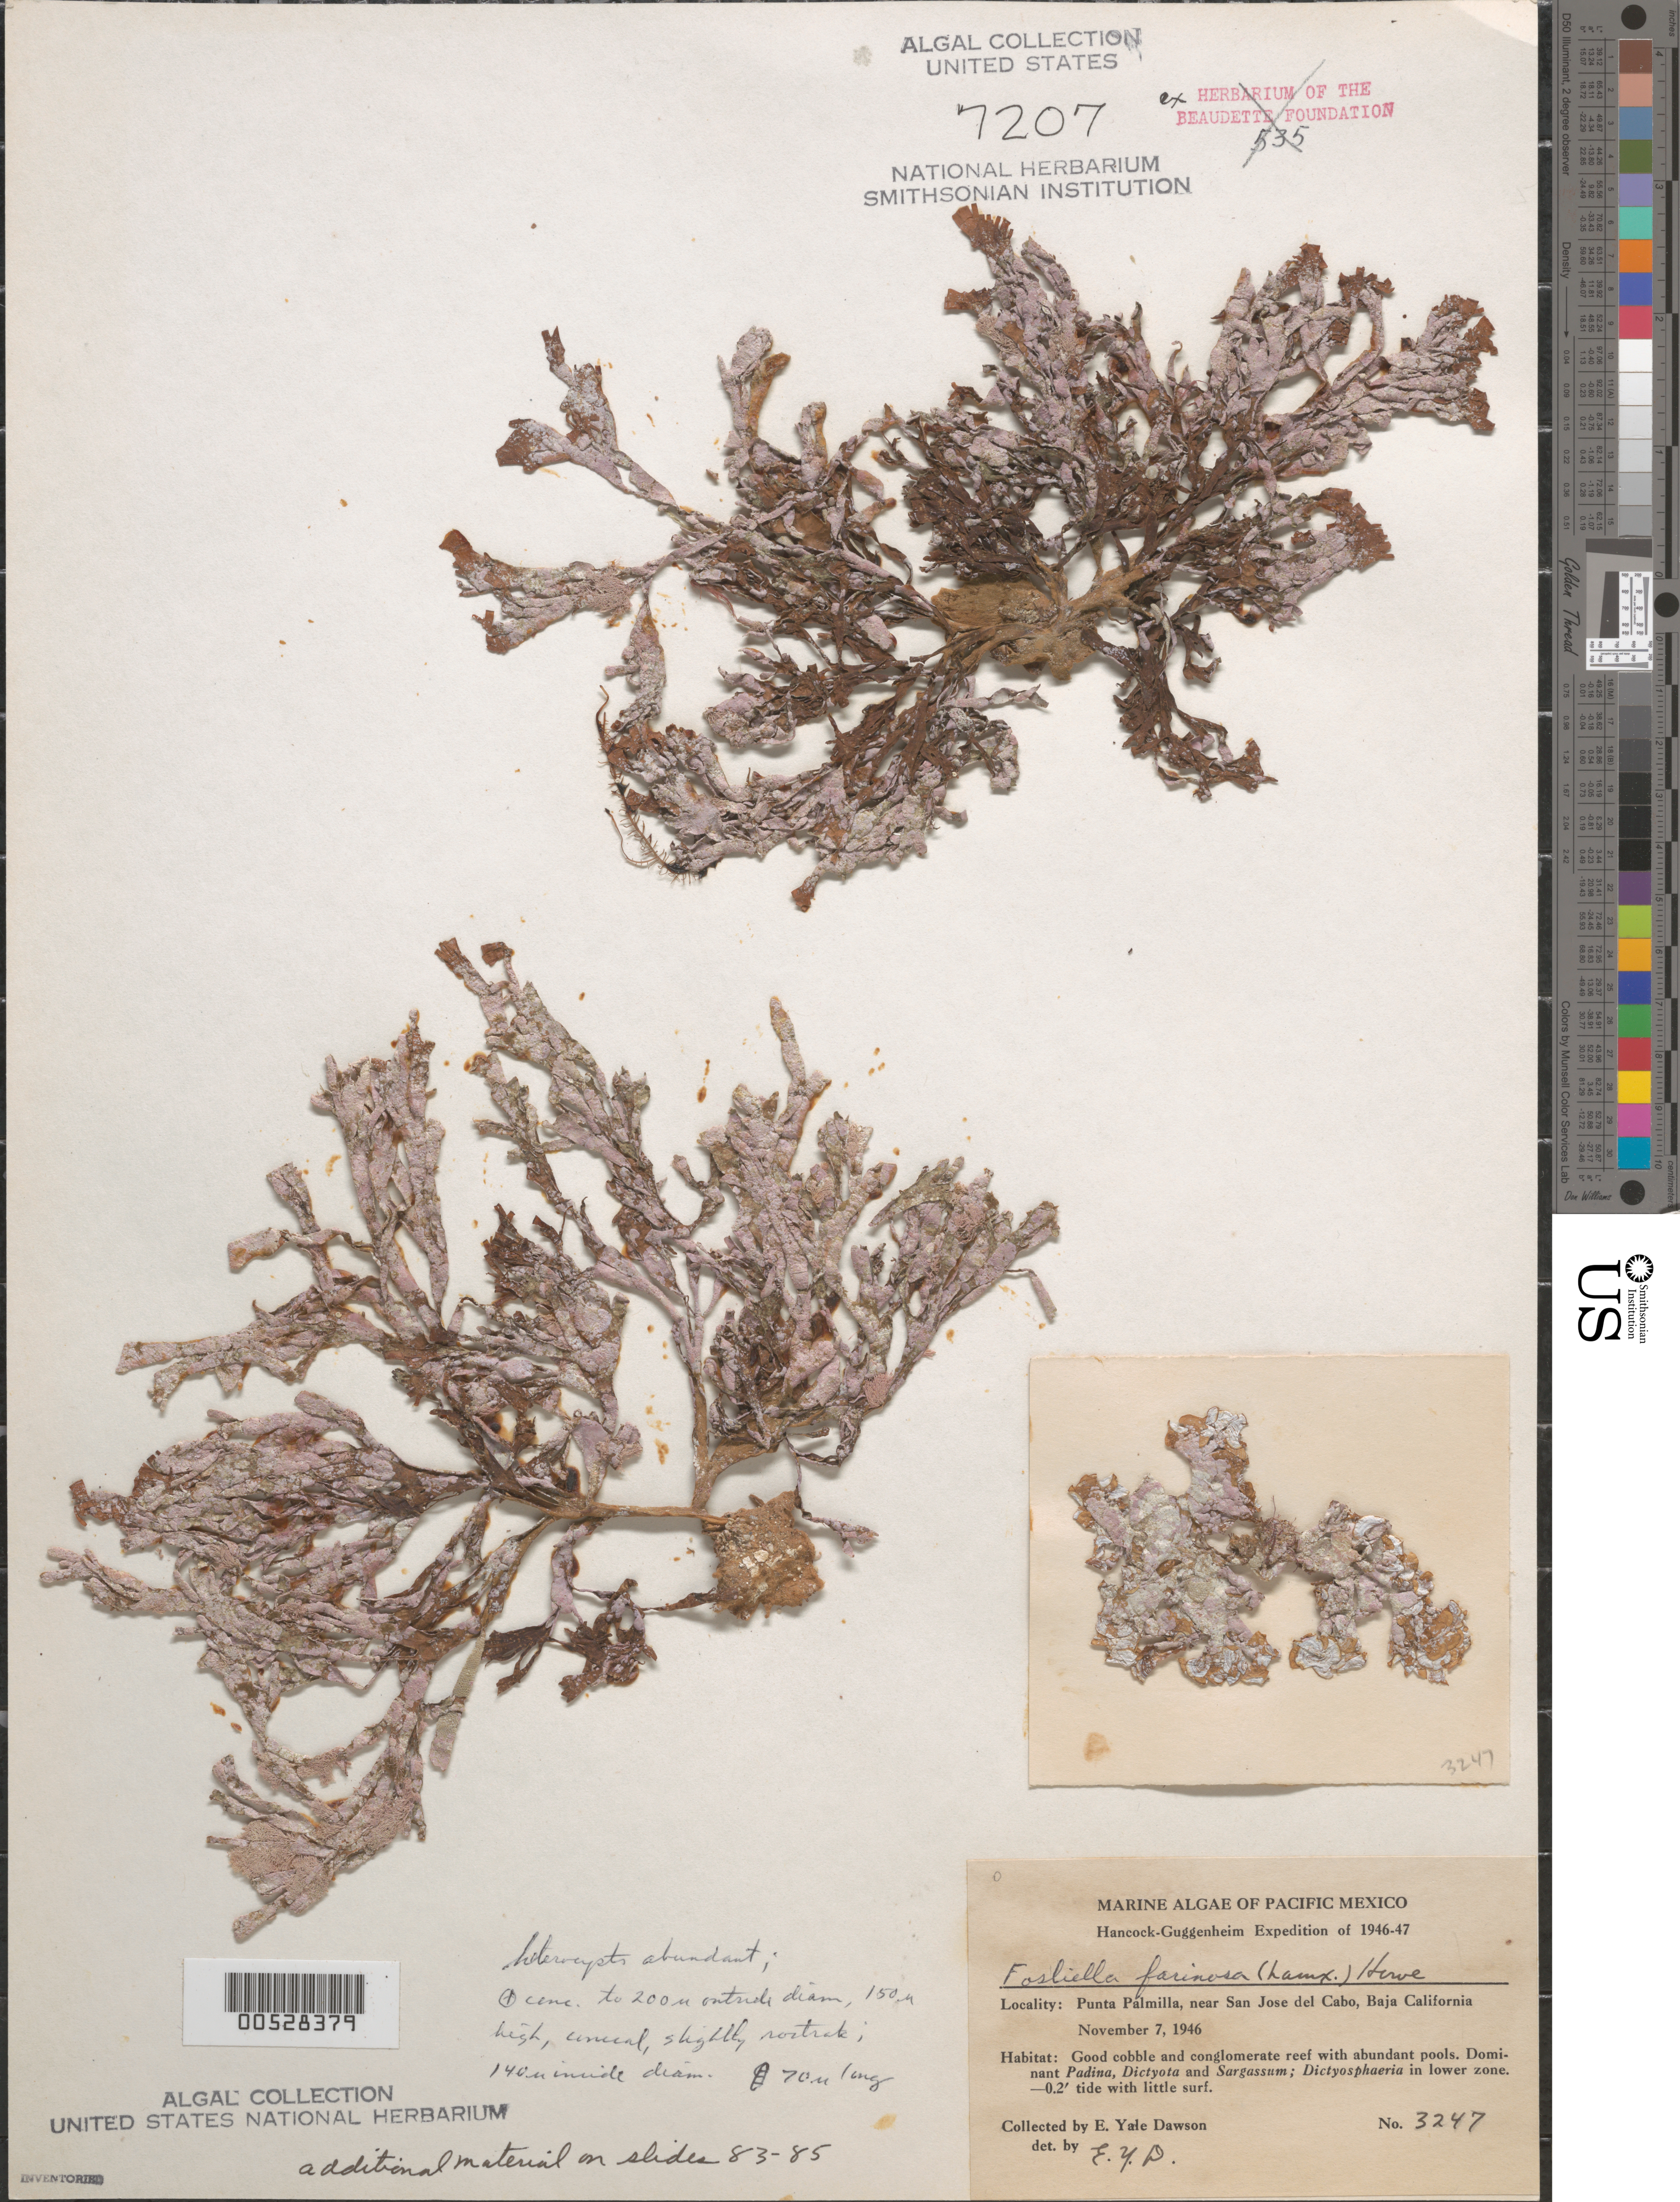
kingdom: Plantae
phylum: Rhodophyta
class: Florideophyceae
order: Corallinales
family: Hydrolithaceae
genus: Hydrolithon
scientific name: Hydrolithon farinosum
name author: (J.V.Lamouroux) Penrose & Y.M. Chamb.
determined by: Algae name updating Project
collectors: E. Y. Dawson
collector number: EYD 3247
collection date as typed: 07 Nov 1946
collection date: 1946-11-07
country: Mexico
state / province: Baja California Sur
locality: Punta Palmilla near San Jose del Cabo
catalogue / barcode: US 7207